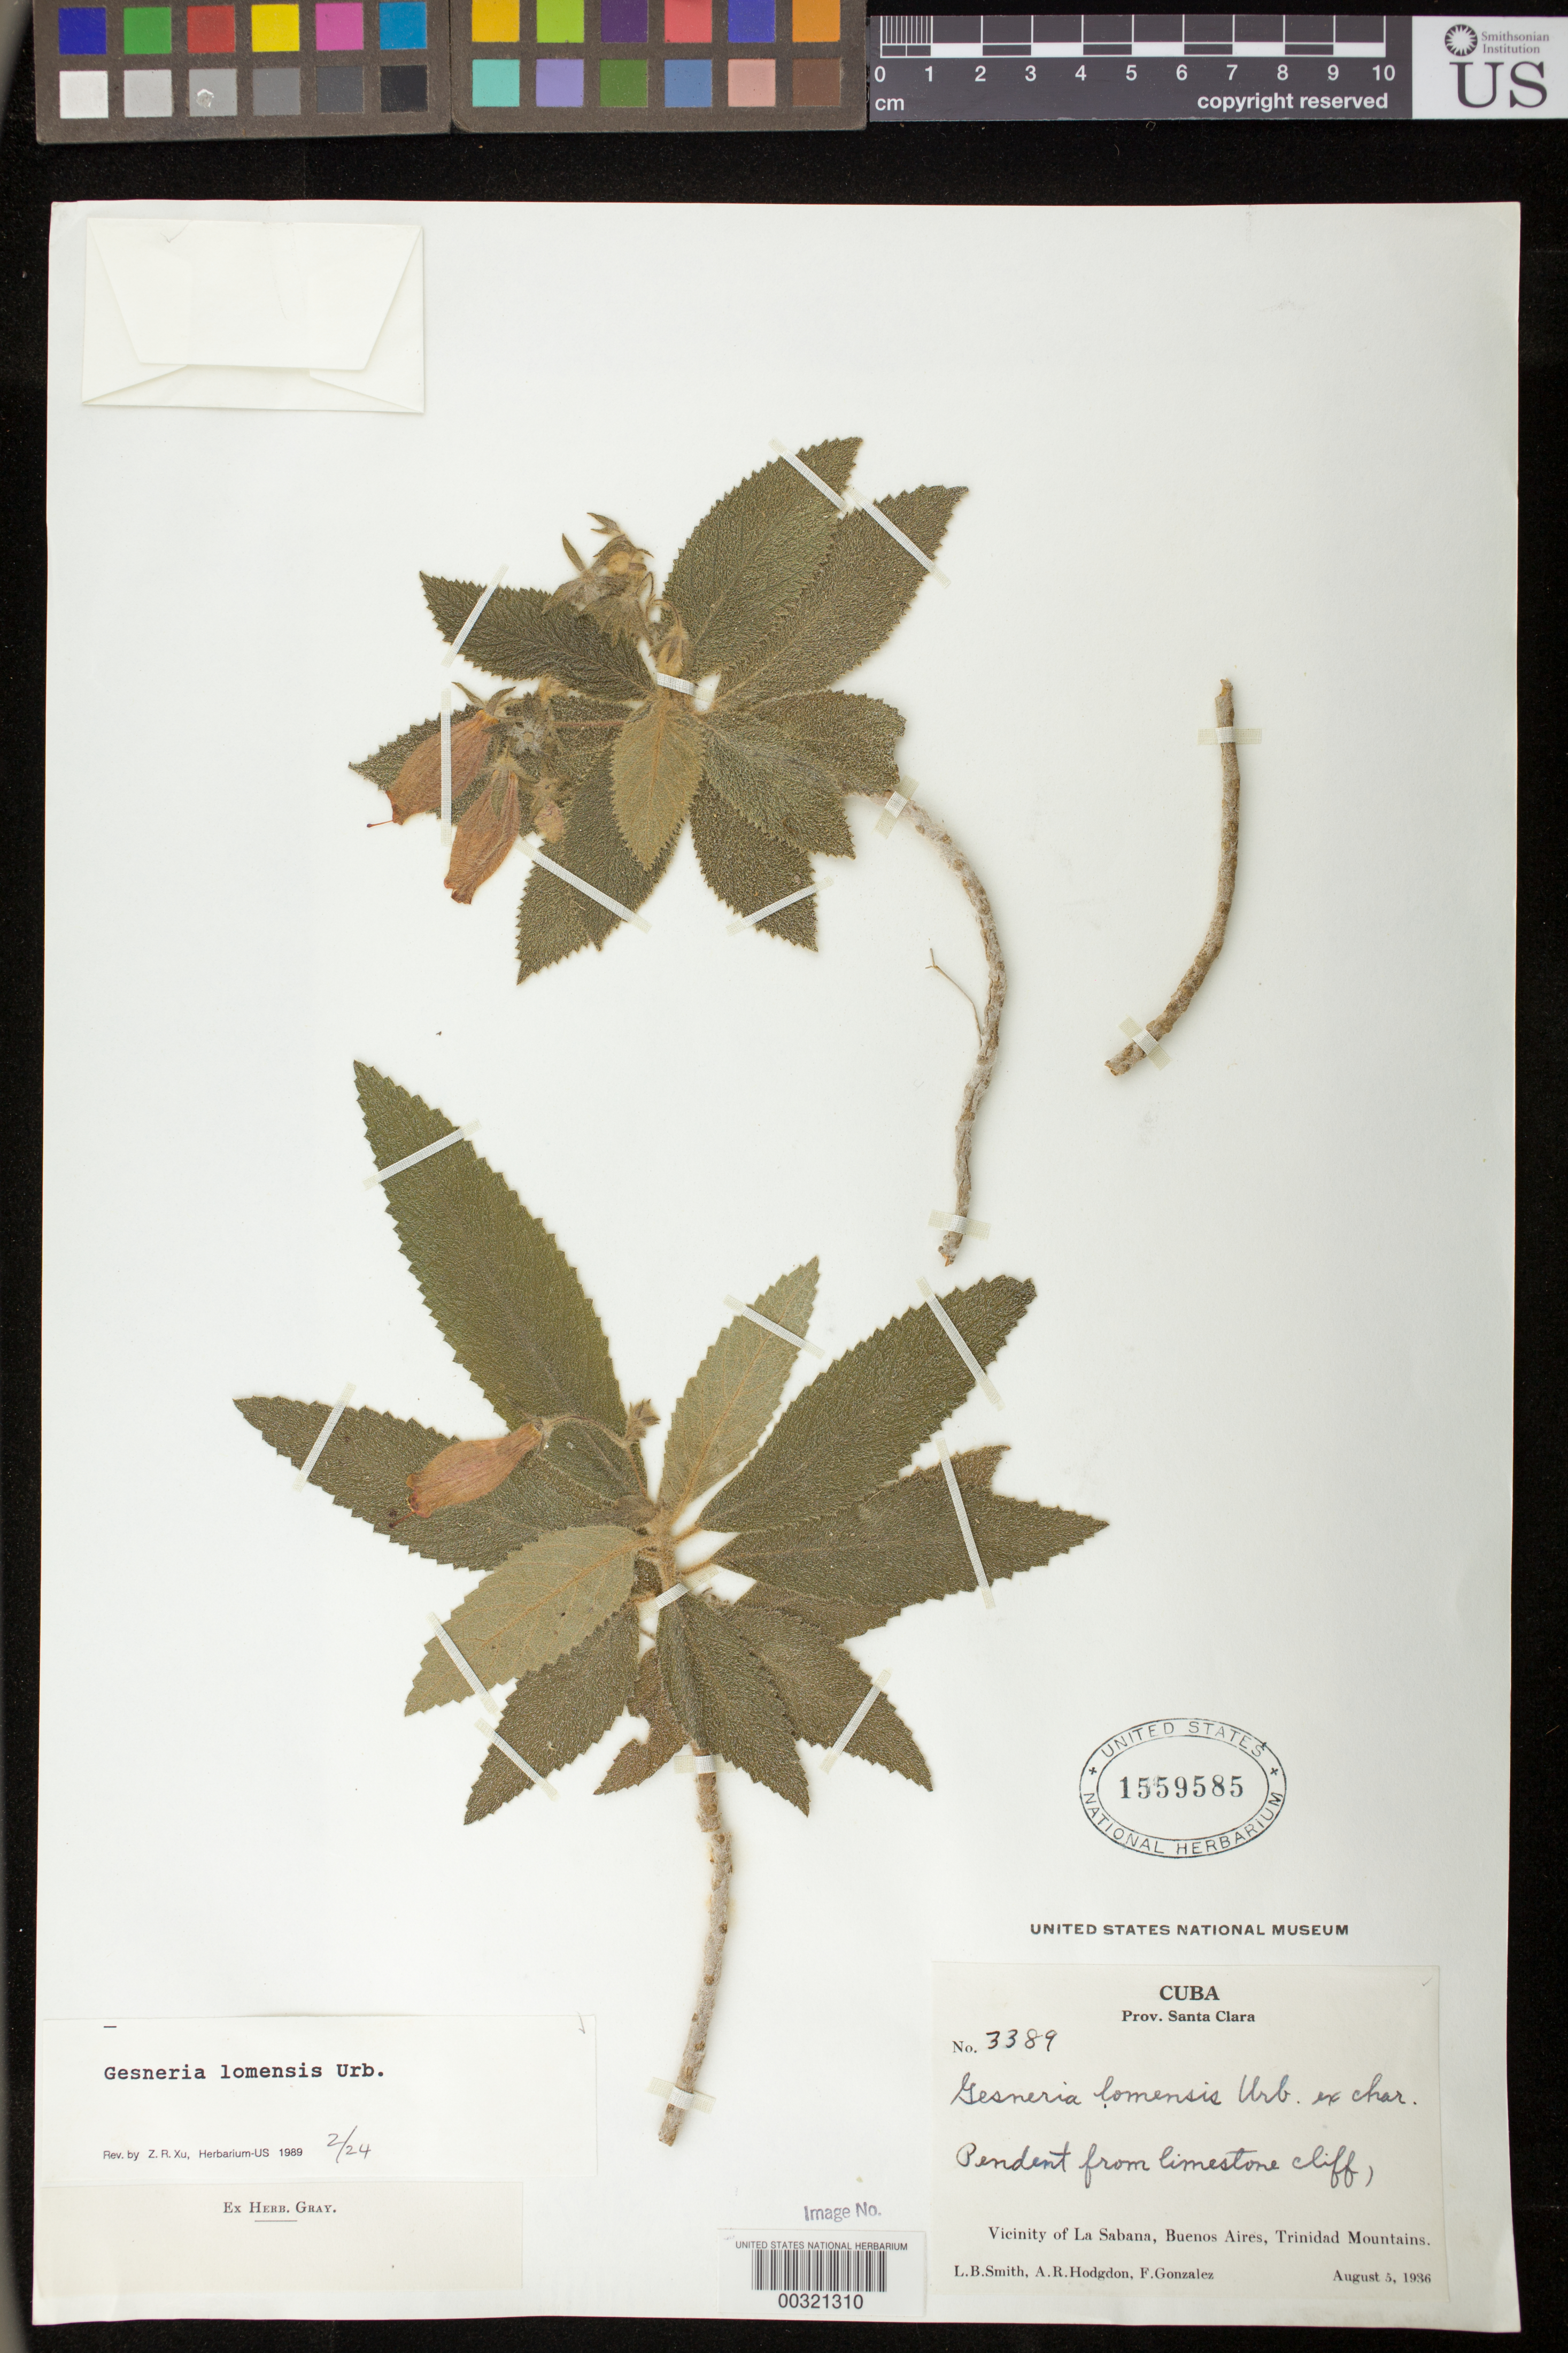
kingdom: Plantae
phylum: Tracheophyta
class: Magnoliopsida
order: Lamiales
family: Gesneriaceae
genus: Gesneria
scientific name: Gesneria lomensis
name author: Urb.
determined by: Skog, Laurence E.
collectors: L. Smith, A. R. Hodgdon & F. Gonzalez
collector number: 3389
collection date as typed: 05 Aug 1936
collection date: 1936-08-05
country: Cuba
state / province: Las Villas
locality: (Santa Clara) Vicinity of La Sabana, Buenos Aires, Trinidad Mountains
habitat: Pendent from limestone cliff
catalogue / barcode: US 1559585